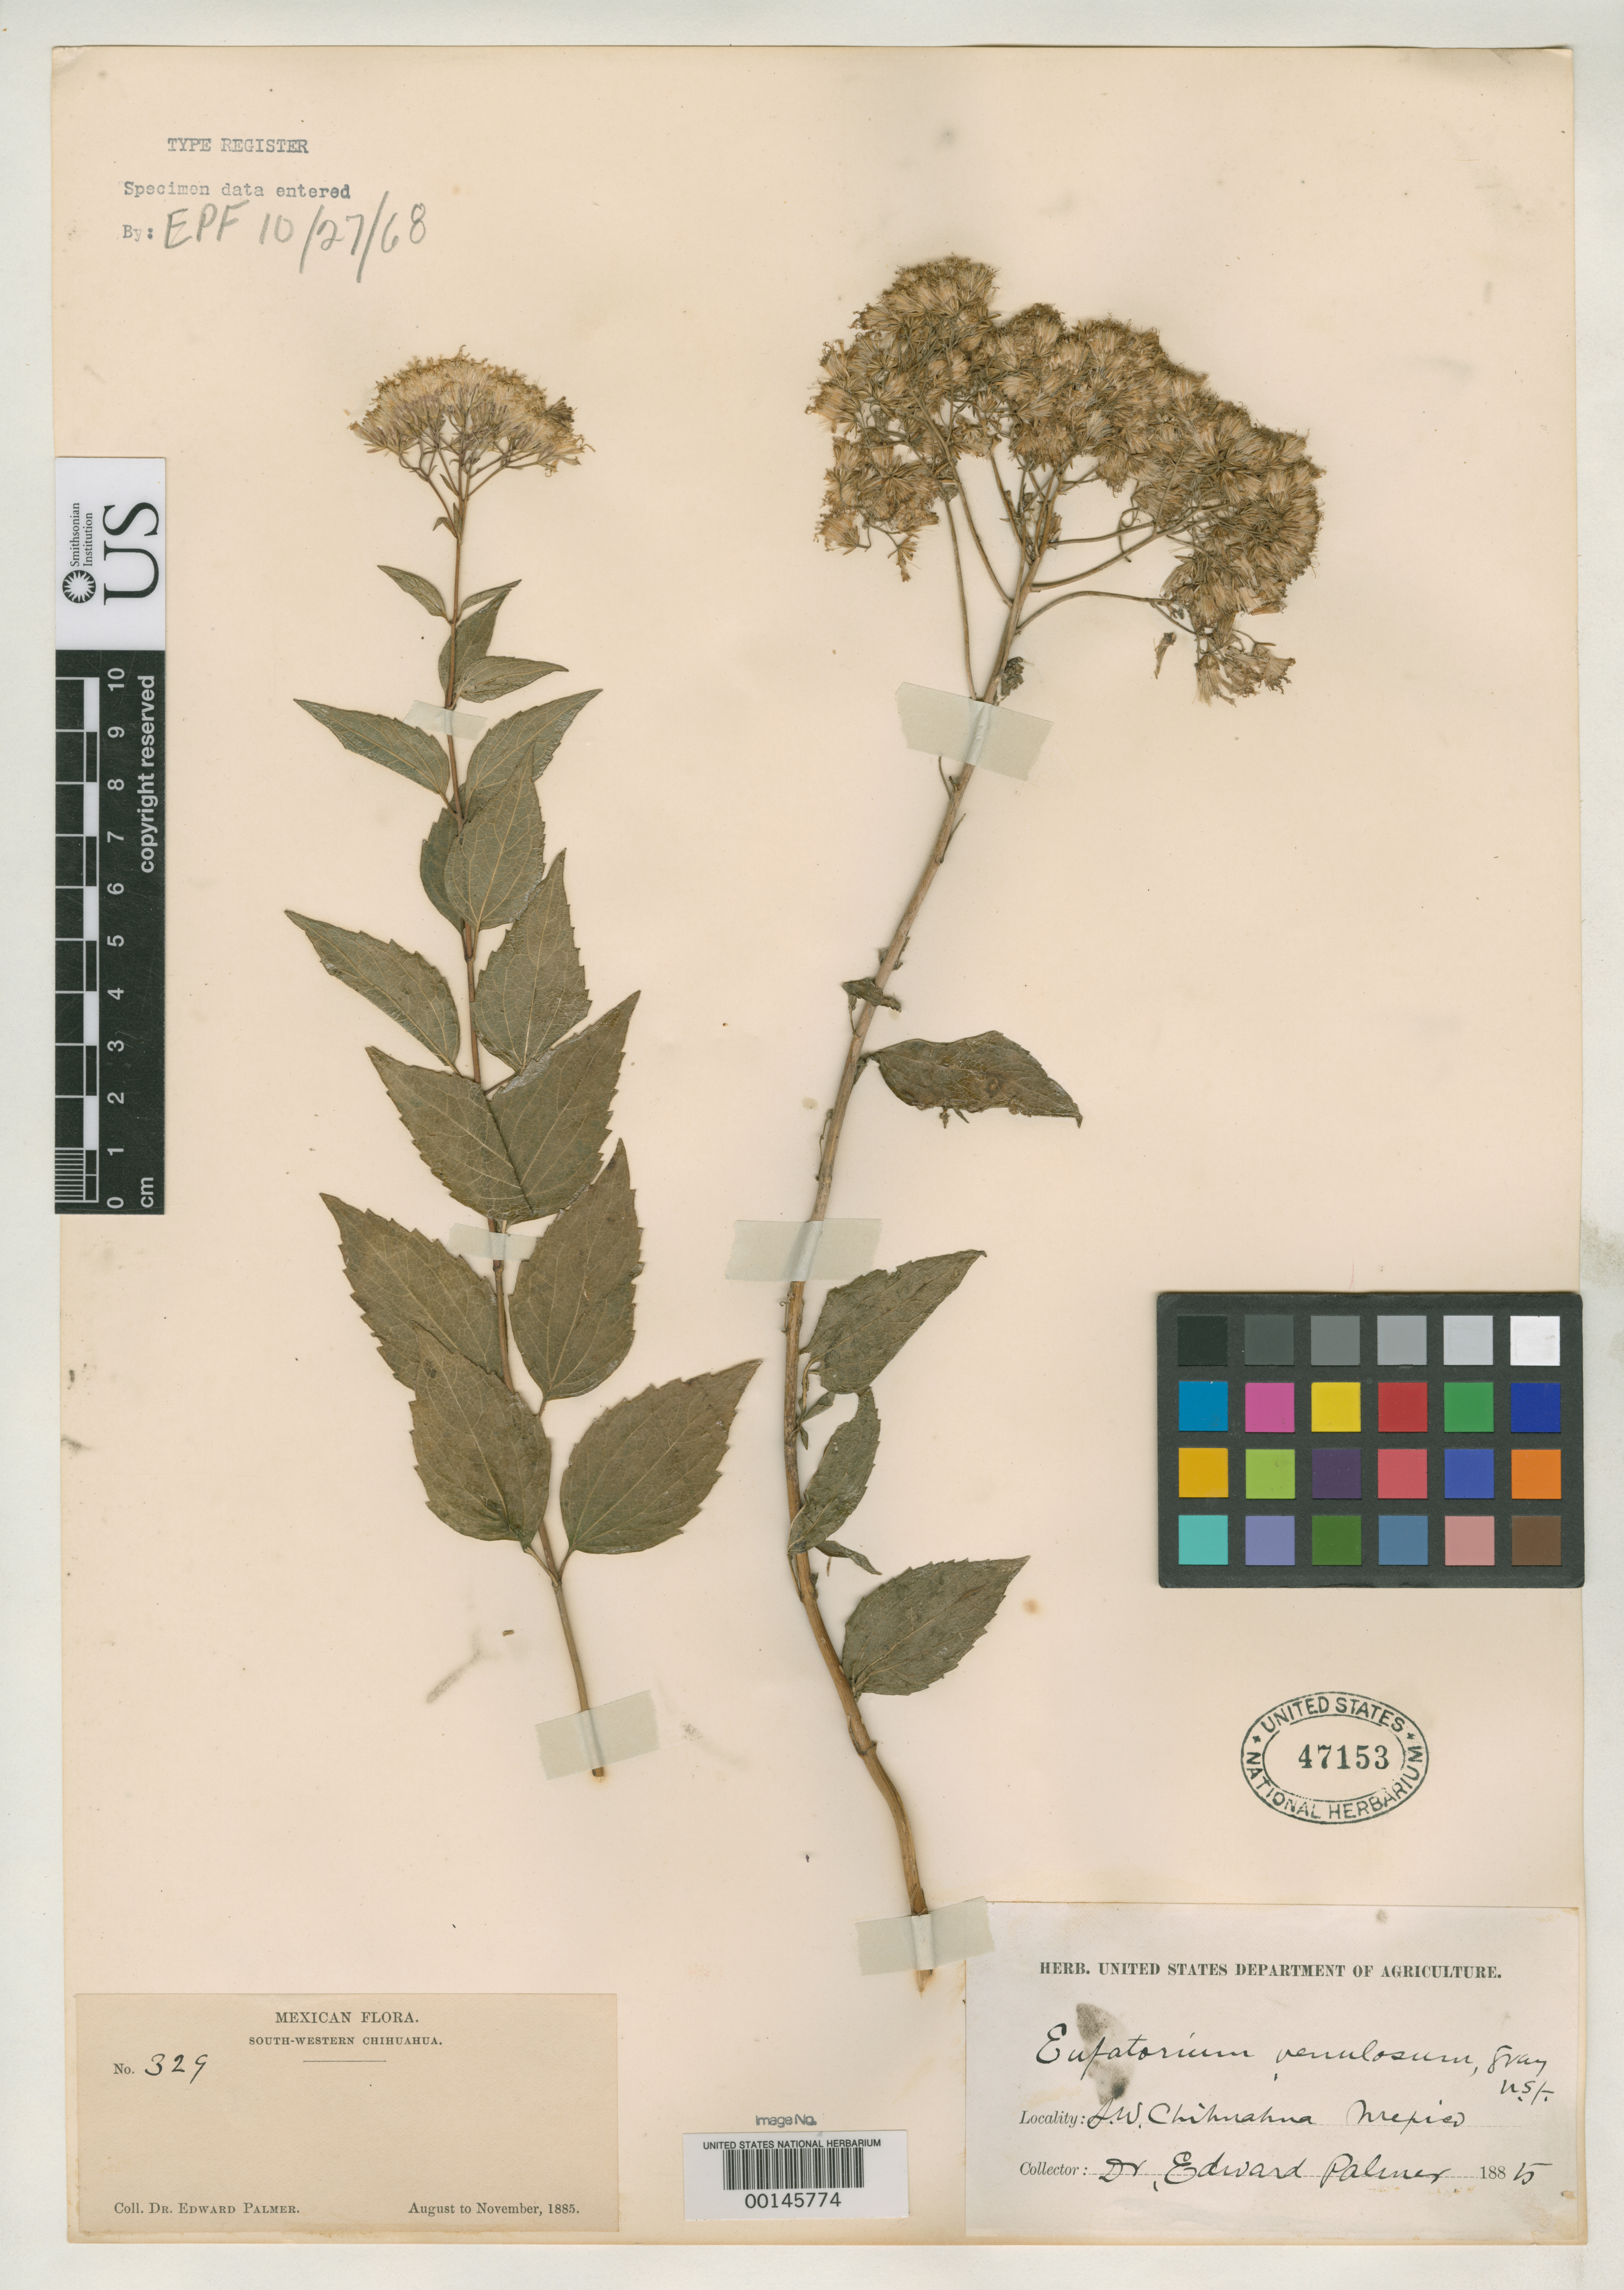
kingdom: Plantae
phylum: Tracheophyta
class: Magnoliopsida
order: Asterales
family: Asteraceae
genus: Eupatorium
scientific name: Eupatorium venulosum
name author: A. Gray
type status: Isotype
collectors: E. Palmer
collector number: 329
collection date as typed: Aug 1885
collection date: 1885-08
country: Mexico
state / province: Chihuahua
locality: SW Chihuahua.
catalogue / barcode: US 47153